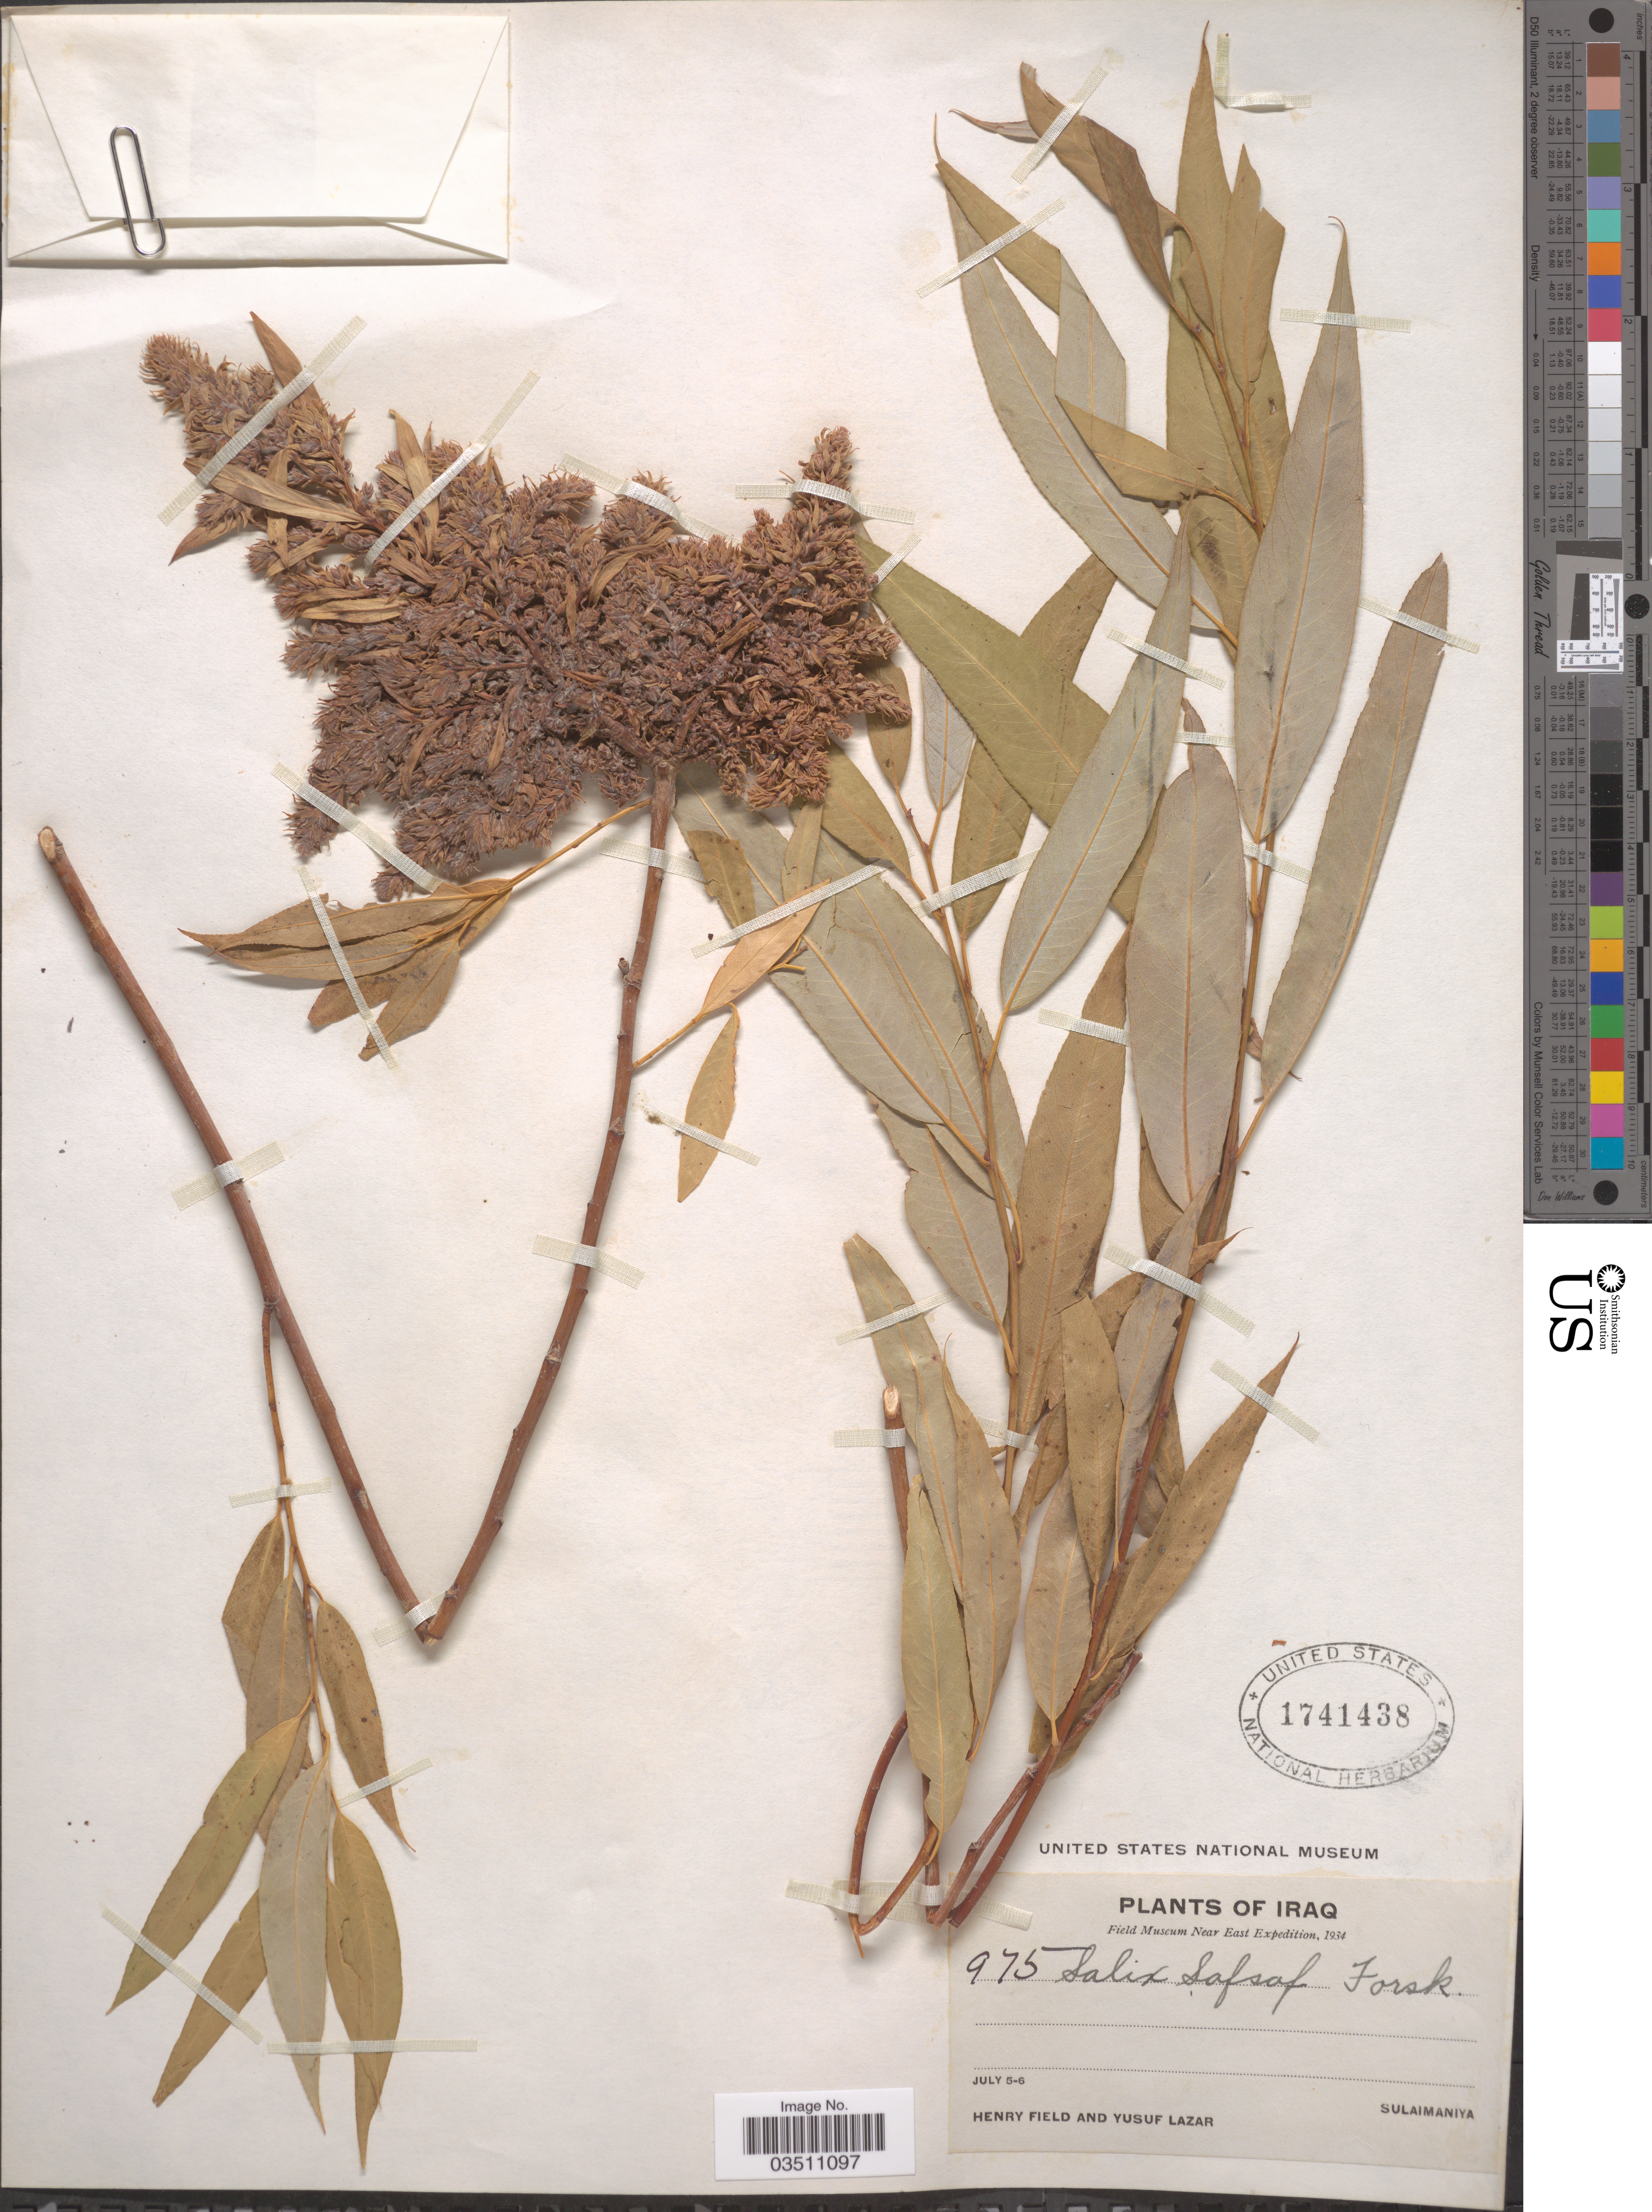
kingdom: Plantae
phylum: Tracheophyta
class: Magnoliopsida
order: Malpighiales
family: Salicaceae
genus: Salix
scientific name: Salix safsaf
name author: Forssk.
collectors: H. Field & Y. Lazar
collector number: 975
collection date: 1934-07-05/1934-07-06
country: Iraq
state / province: As Sulaymānīyah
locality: Sulaimaniya.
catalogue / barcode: US 1741438